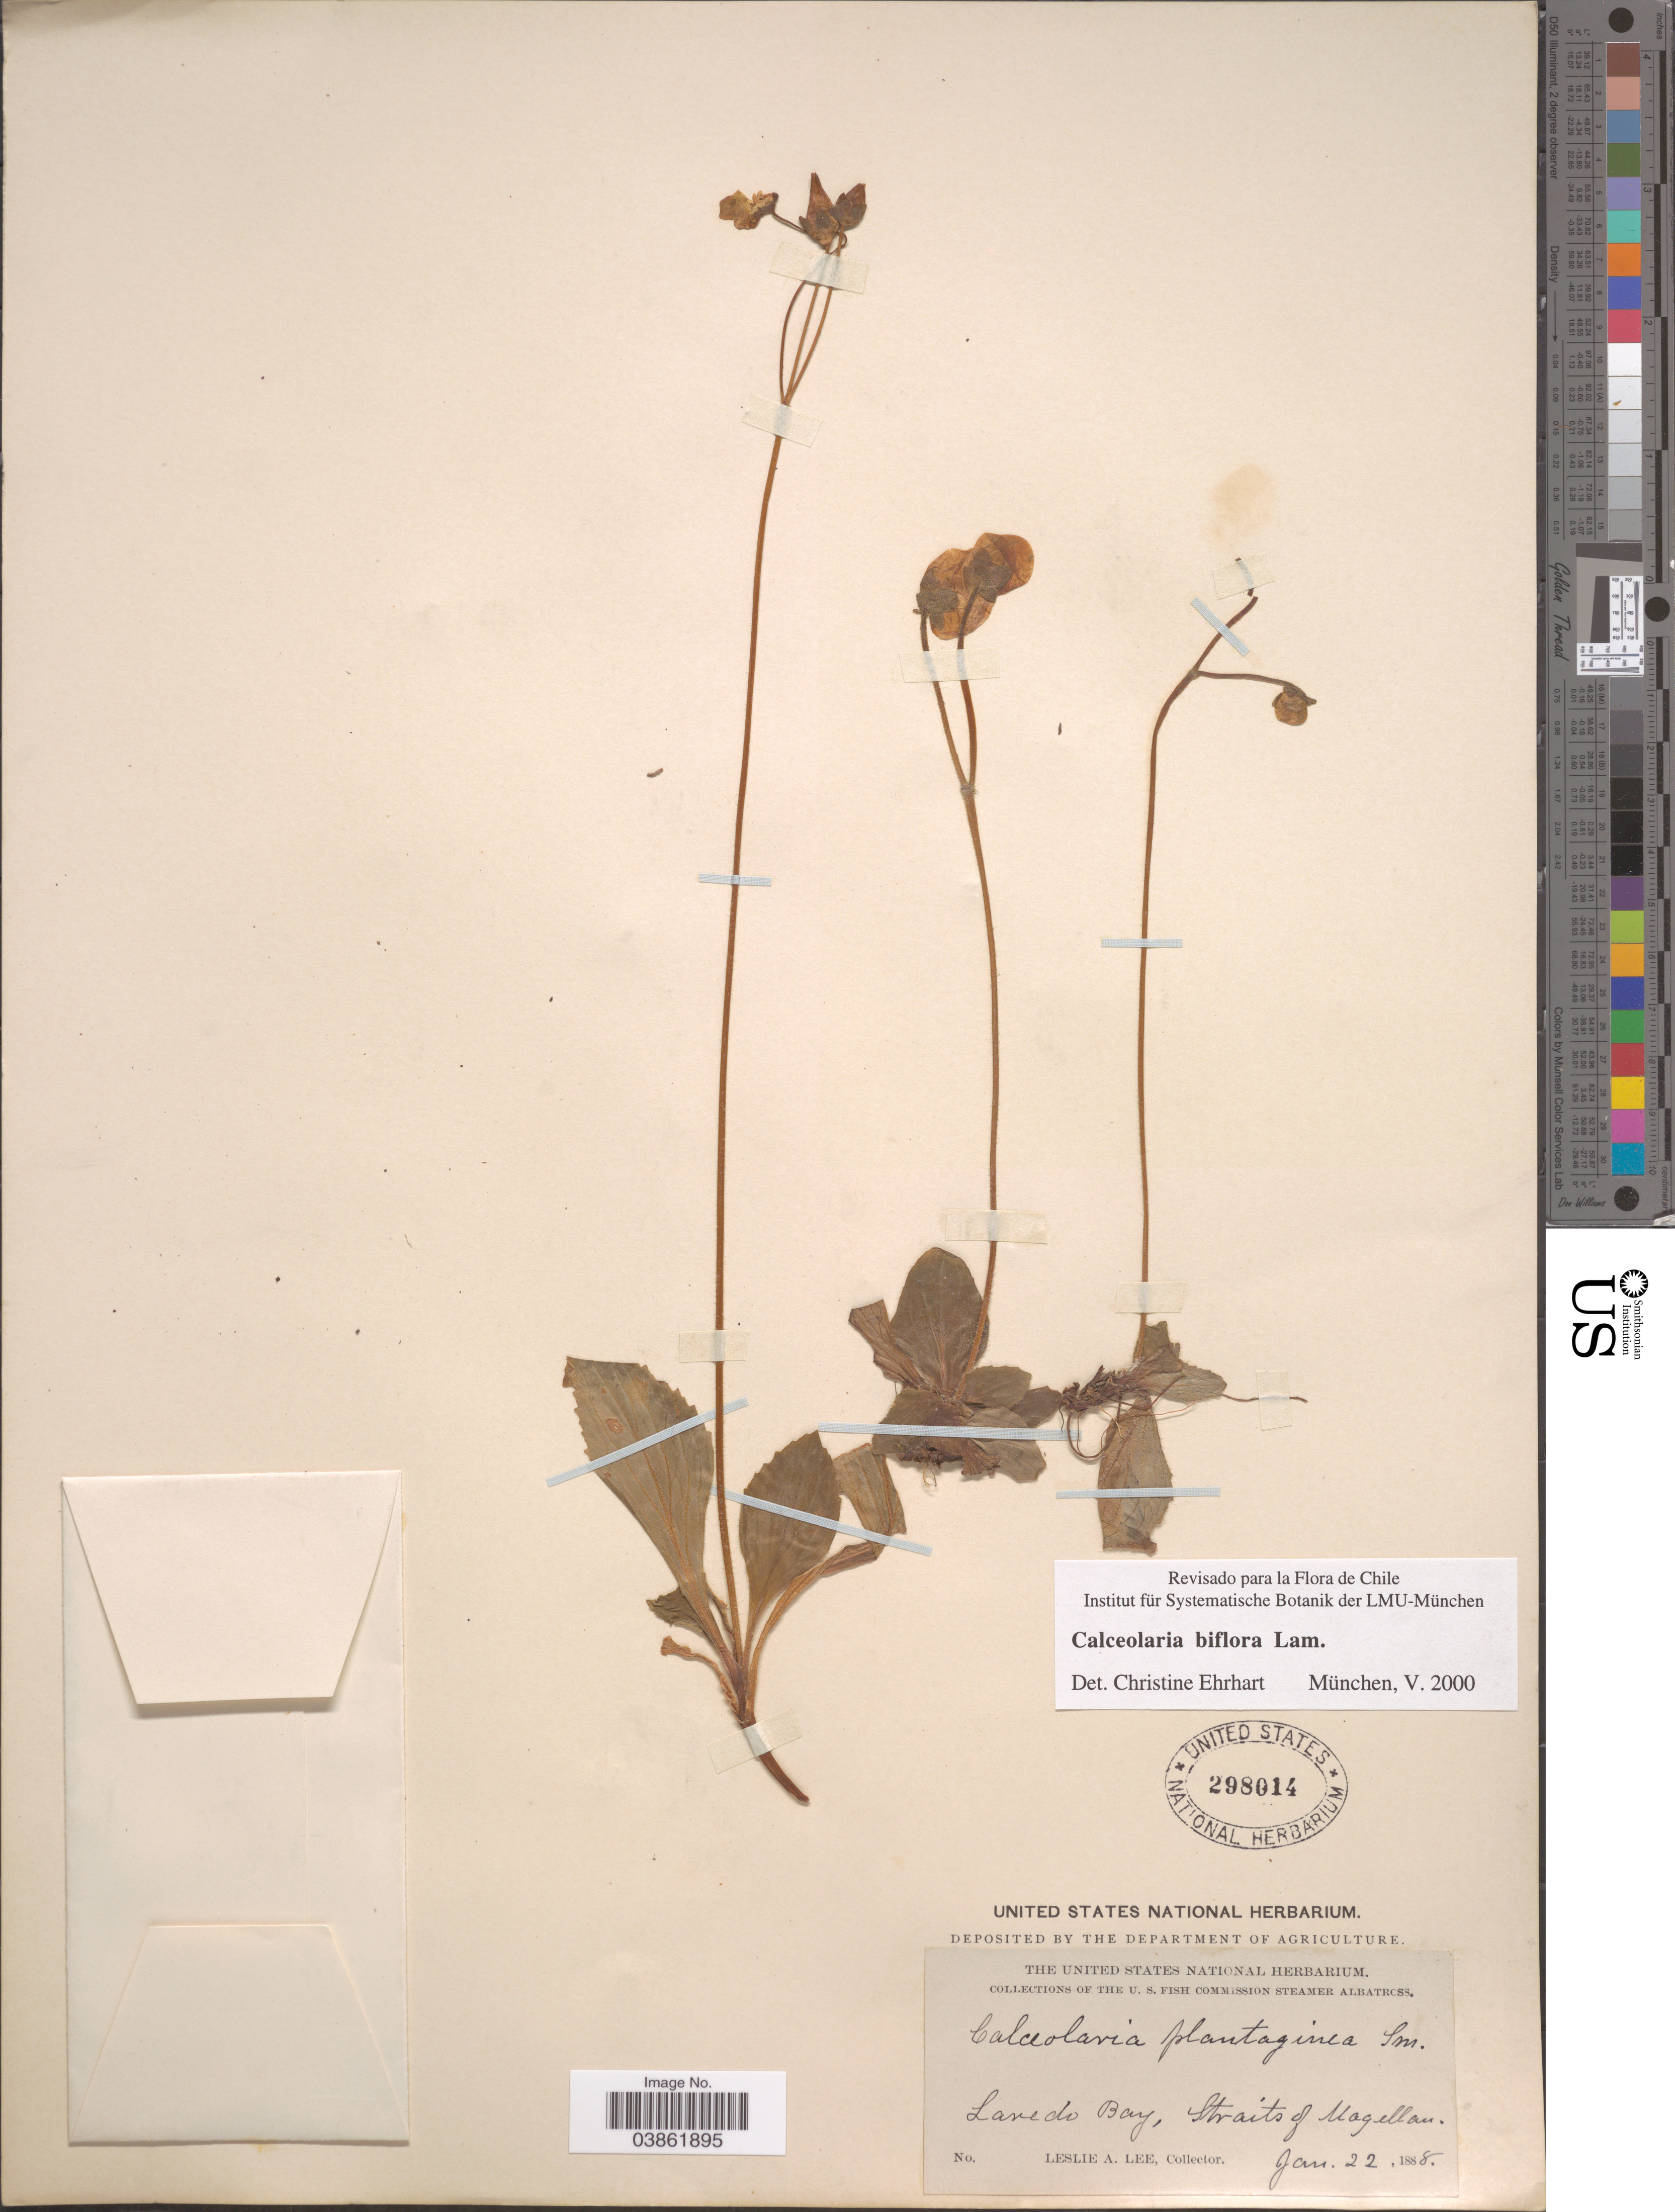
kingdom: Plantae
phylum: Tracheophyta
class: Magnoliopsida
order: Lamiales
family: Calceolariaceae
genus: Calceolaria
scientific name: Calceolaria biflora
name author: Lam.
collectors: L. Lee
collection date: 1888-01-22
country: Chile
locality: Laredo Bay, Straits of Magellan.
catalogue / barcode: US 298014